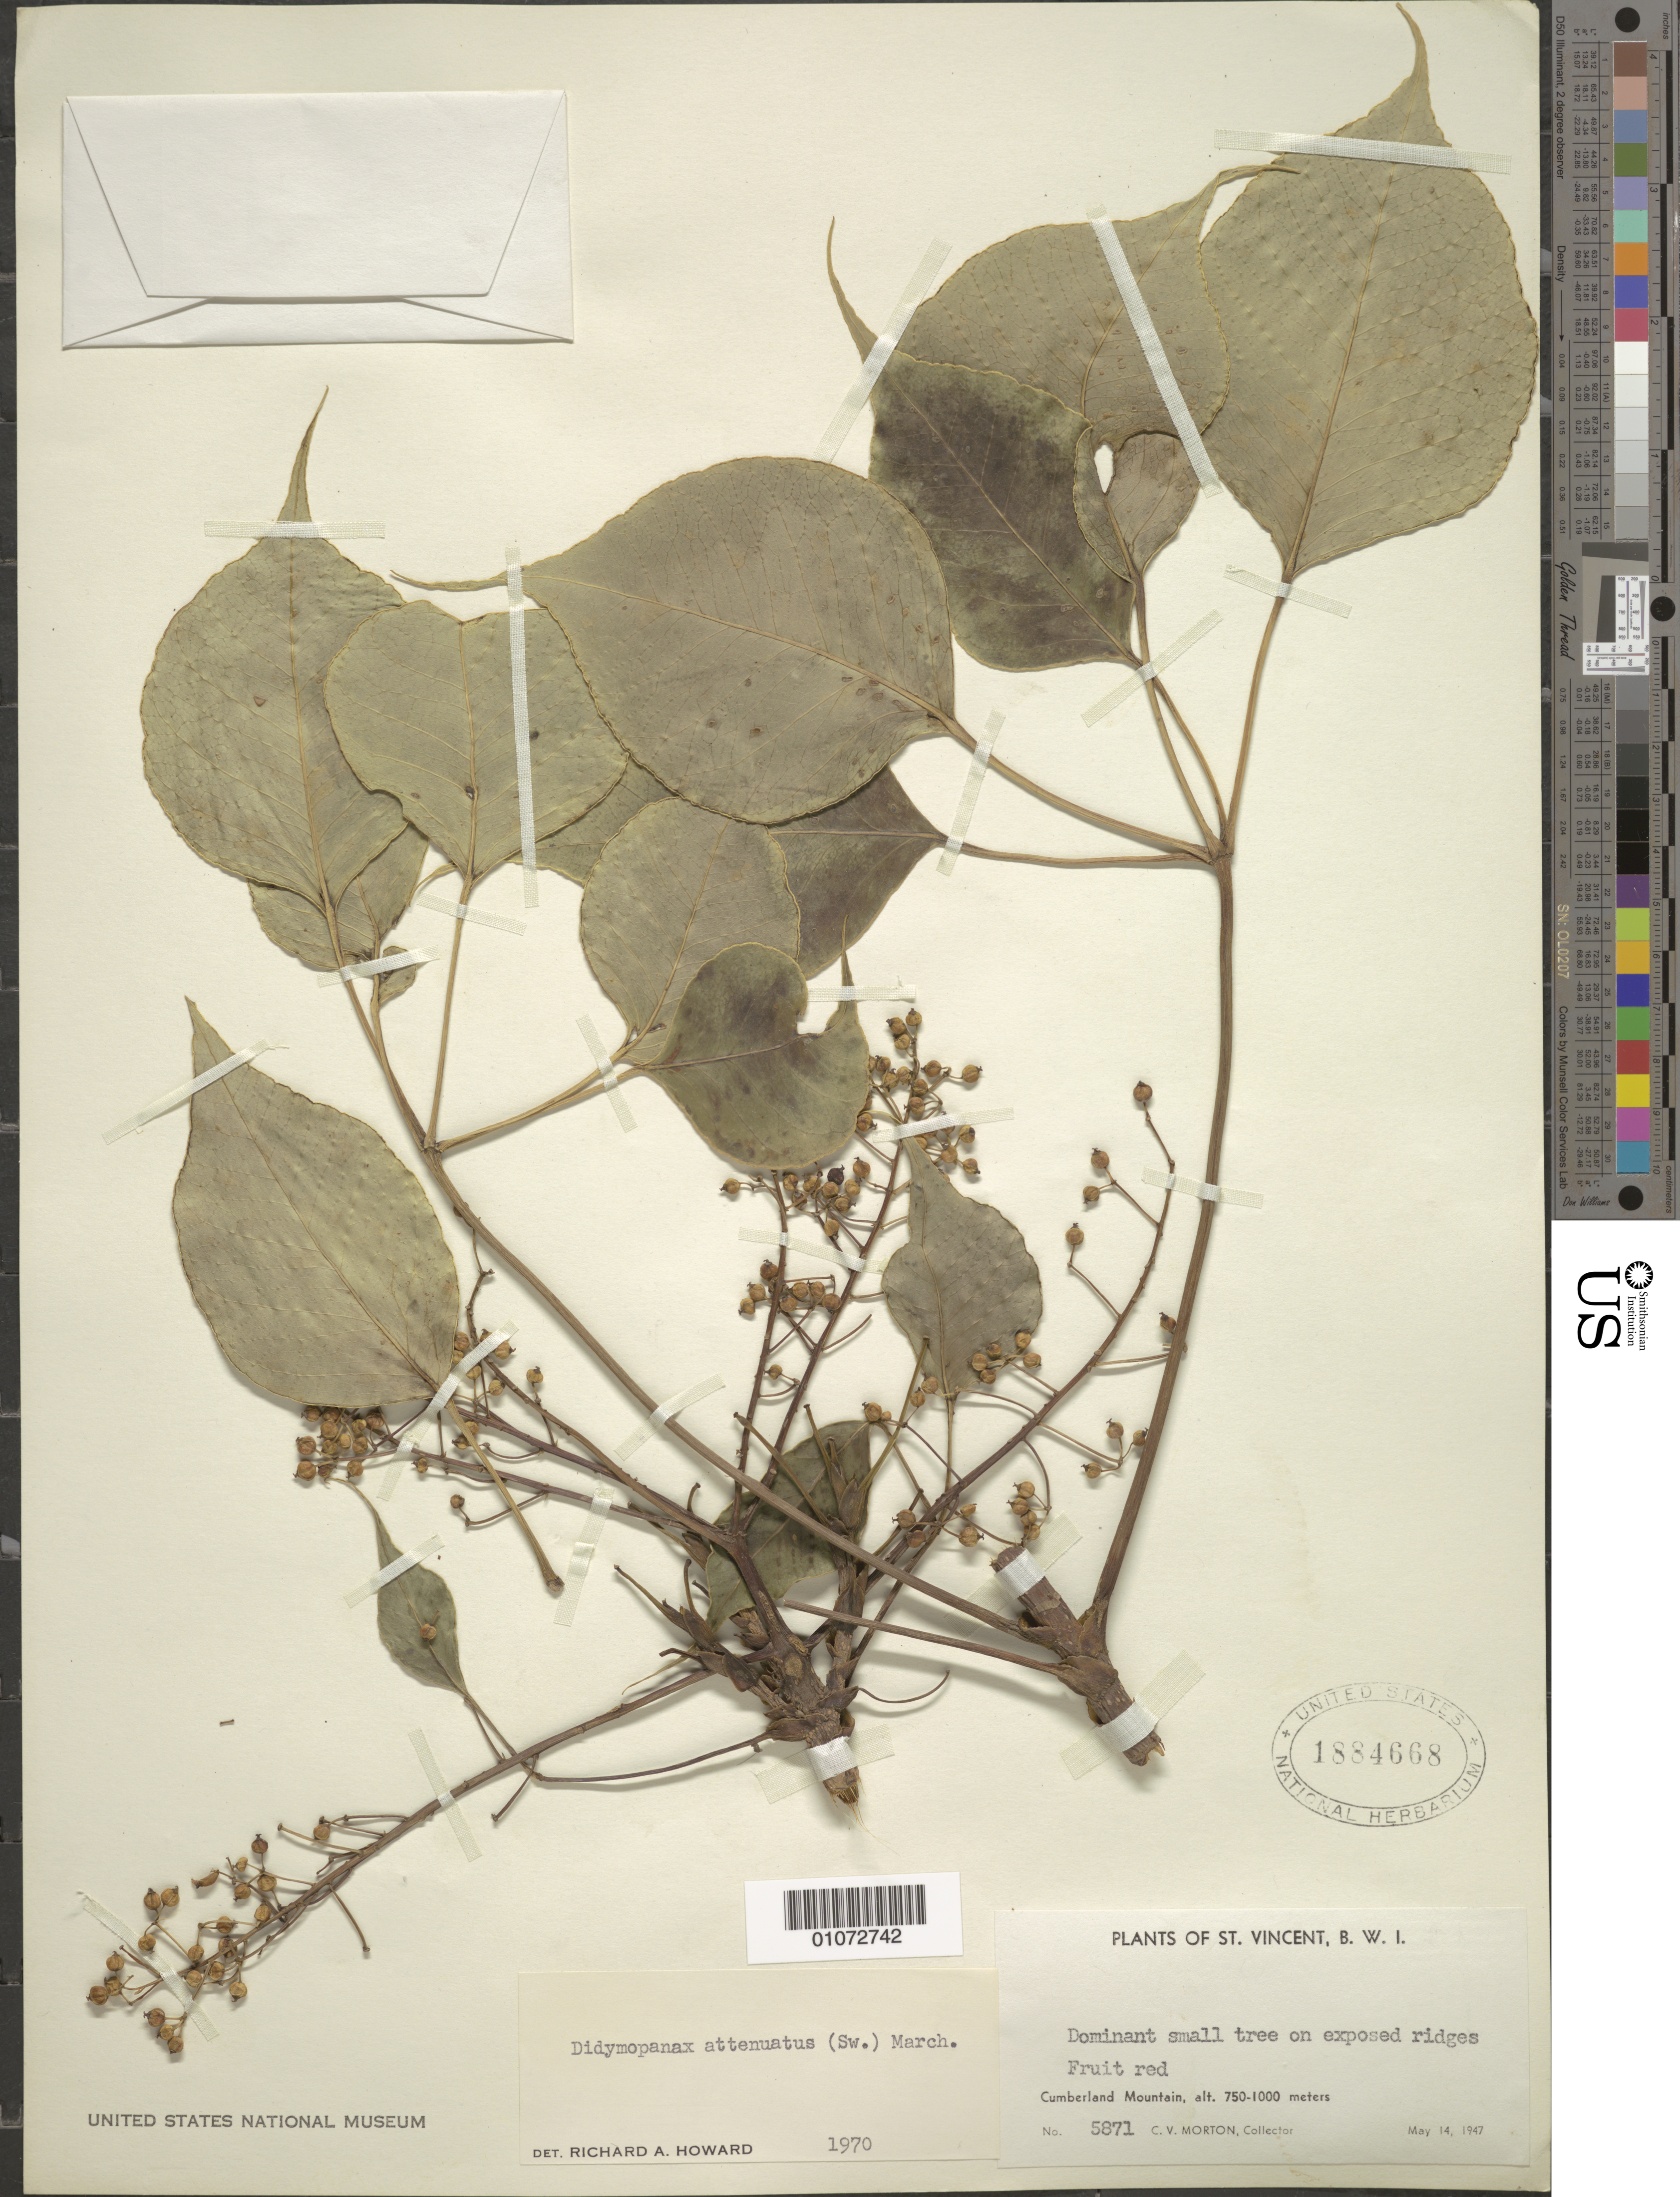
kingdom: Plantae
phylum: Tracheophyta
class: Magnoliopsida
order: Apiales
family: Araliaceae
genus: Schefflera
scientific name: Schefflera attenuata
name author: (Sw.) Frodin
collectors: C. V. Morton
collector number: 5871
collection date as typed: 14 May 1947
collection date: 1947-05-14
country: St. Vincent - Grenadines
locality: Cumberland Mountain, dominant small tree on exposed ridges.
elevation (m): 750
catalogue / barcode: US 1884668